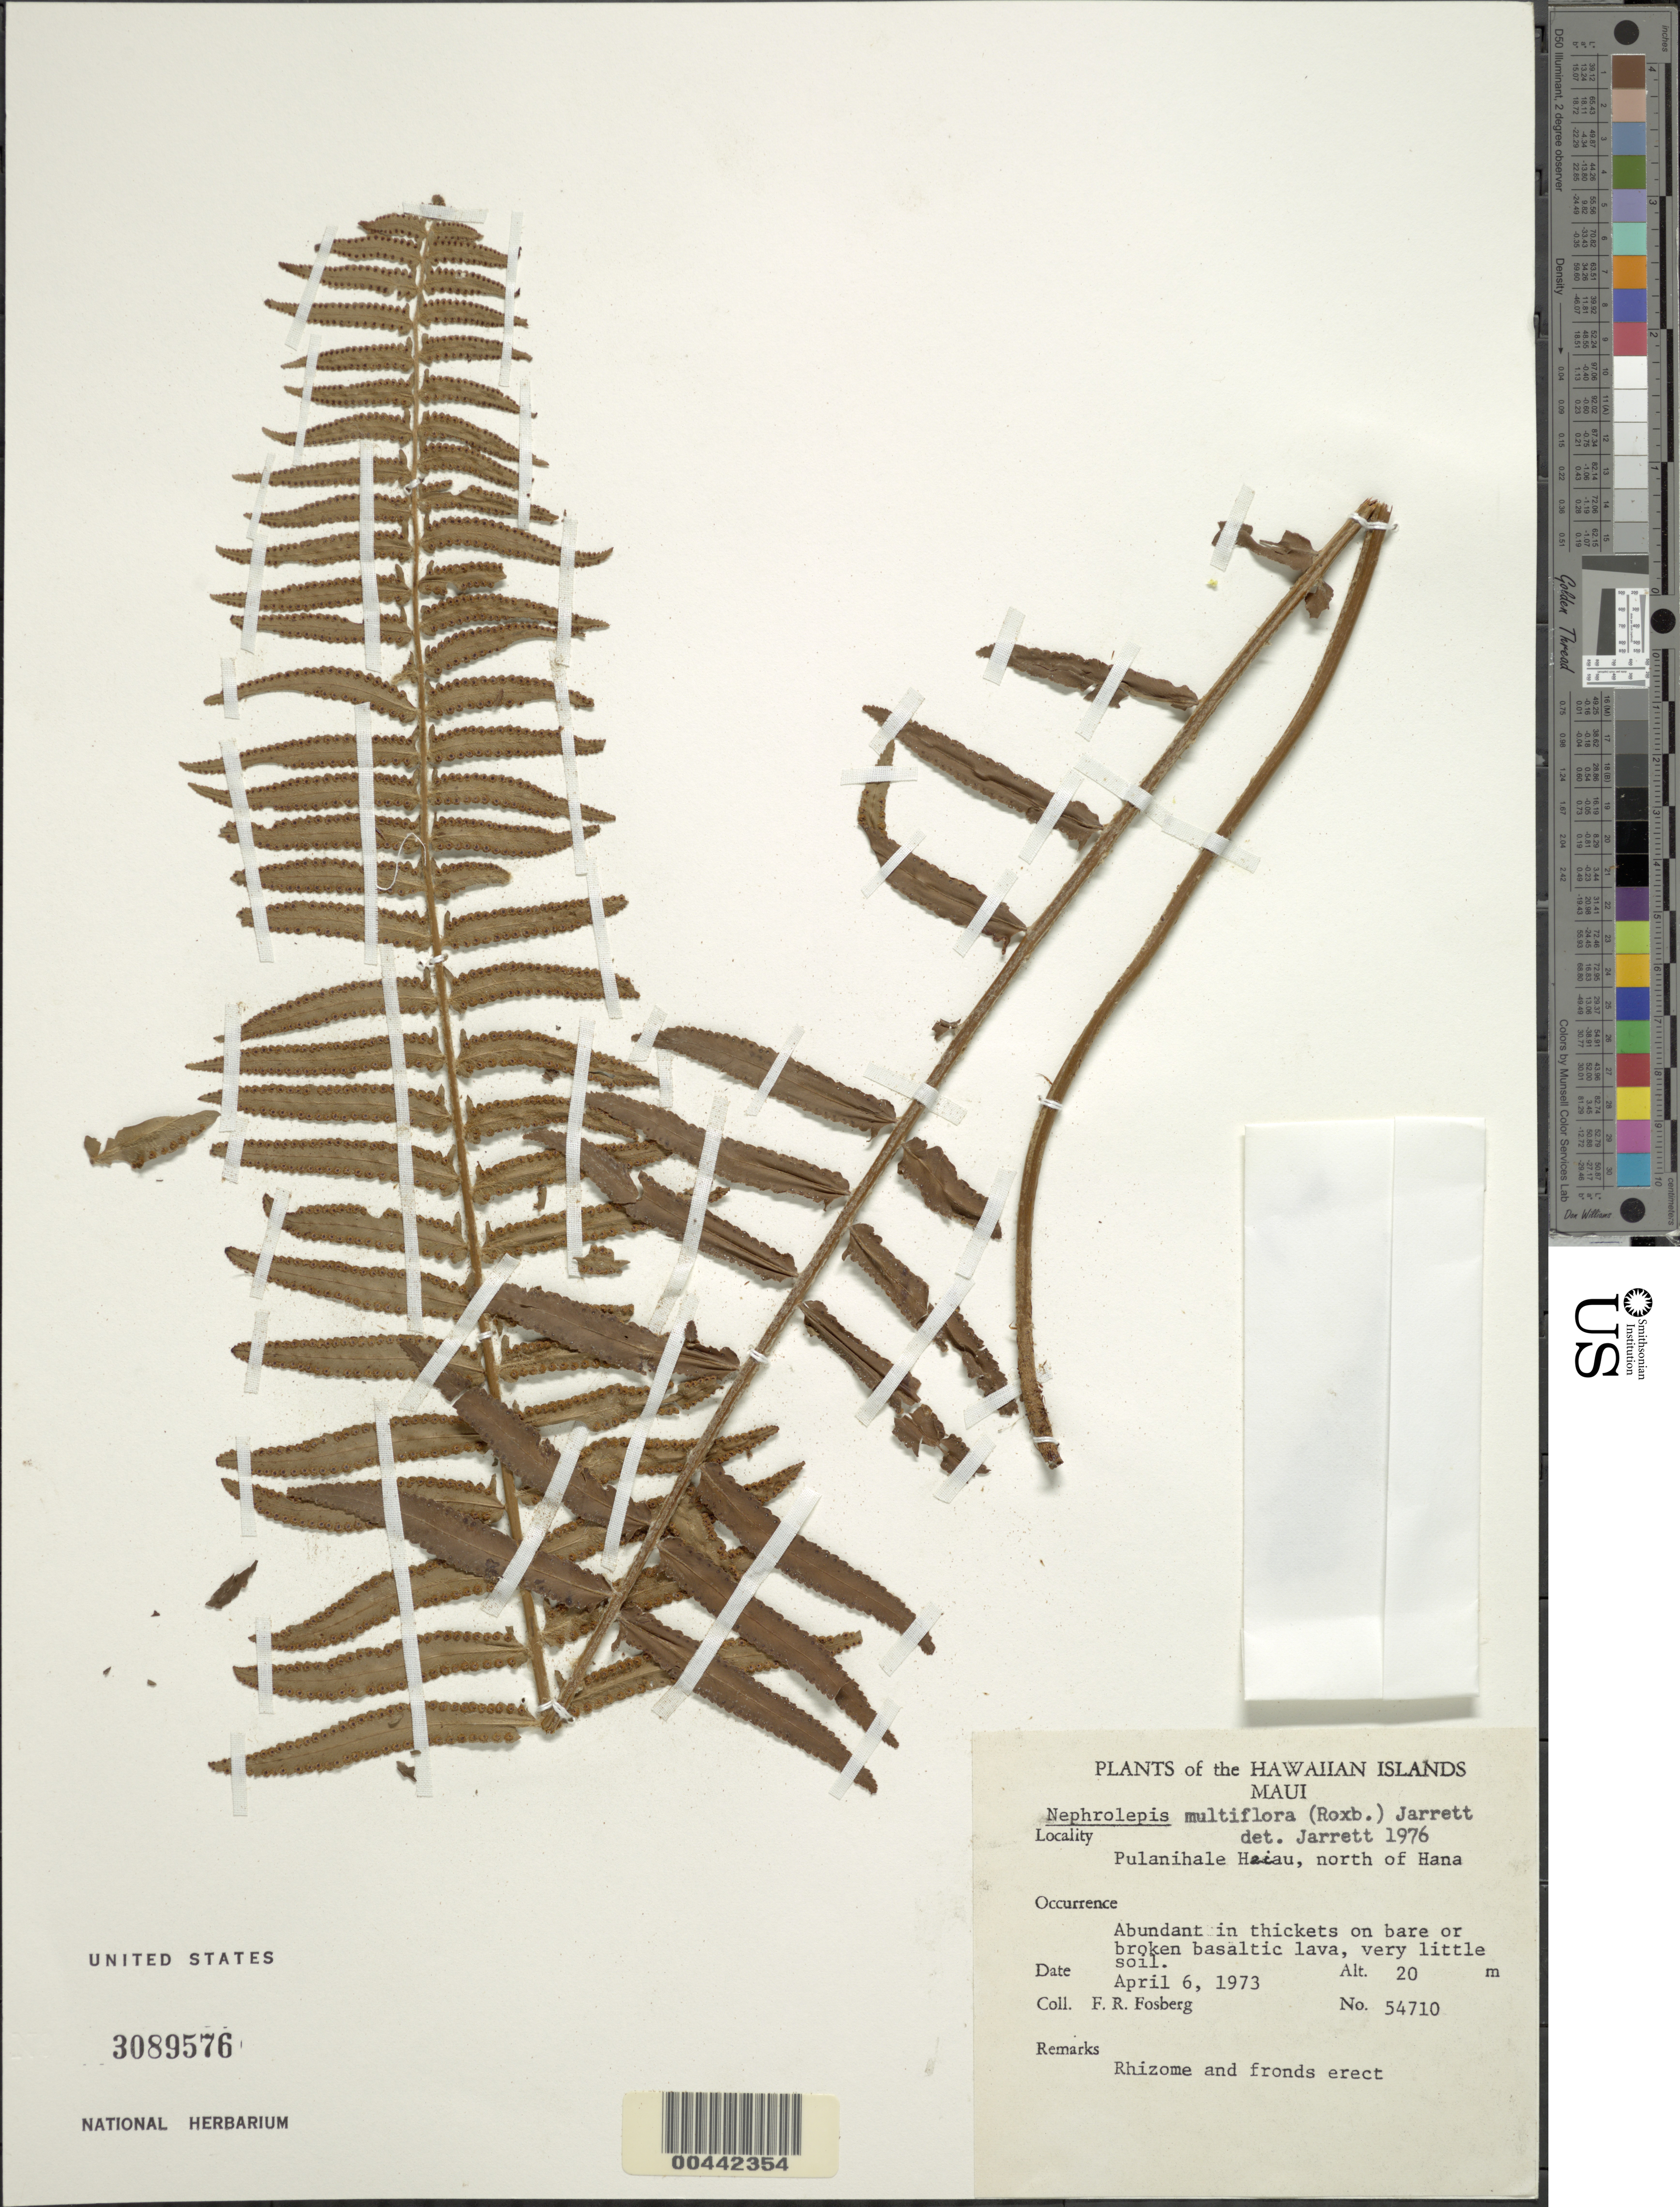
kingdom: Plantae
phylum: Tracheophyta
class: Polypodiopsida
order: Polypodiales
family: Nephrolepidaceae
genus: Nephrolepis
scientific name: Nephrolepis multiflora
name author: (Roxb.) F.M. Jarrett ex C.V. Morton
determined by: Jarrett, Frances M.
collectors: F. R. Fosberg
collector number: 54710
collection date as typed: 6 Apr 1973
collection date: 1973-04-06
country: United States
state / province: Hawaii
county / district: Maui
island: Maui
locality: Pulanihale Haiau, N of Hana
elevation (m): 20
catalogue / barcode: US 3089576